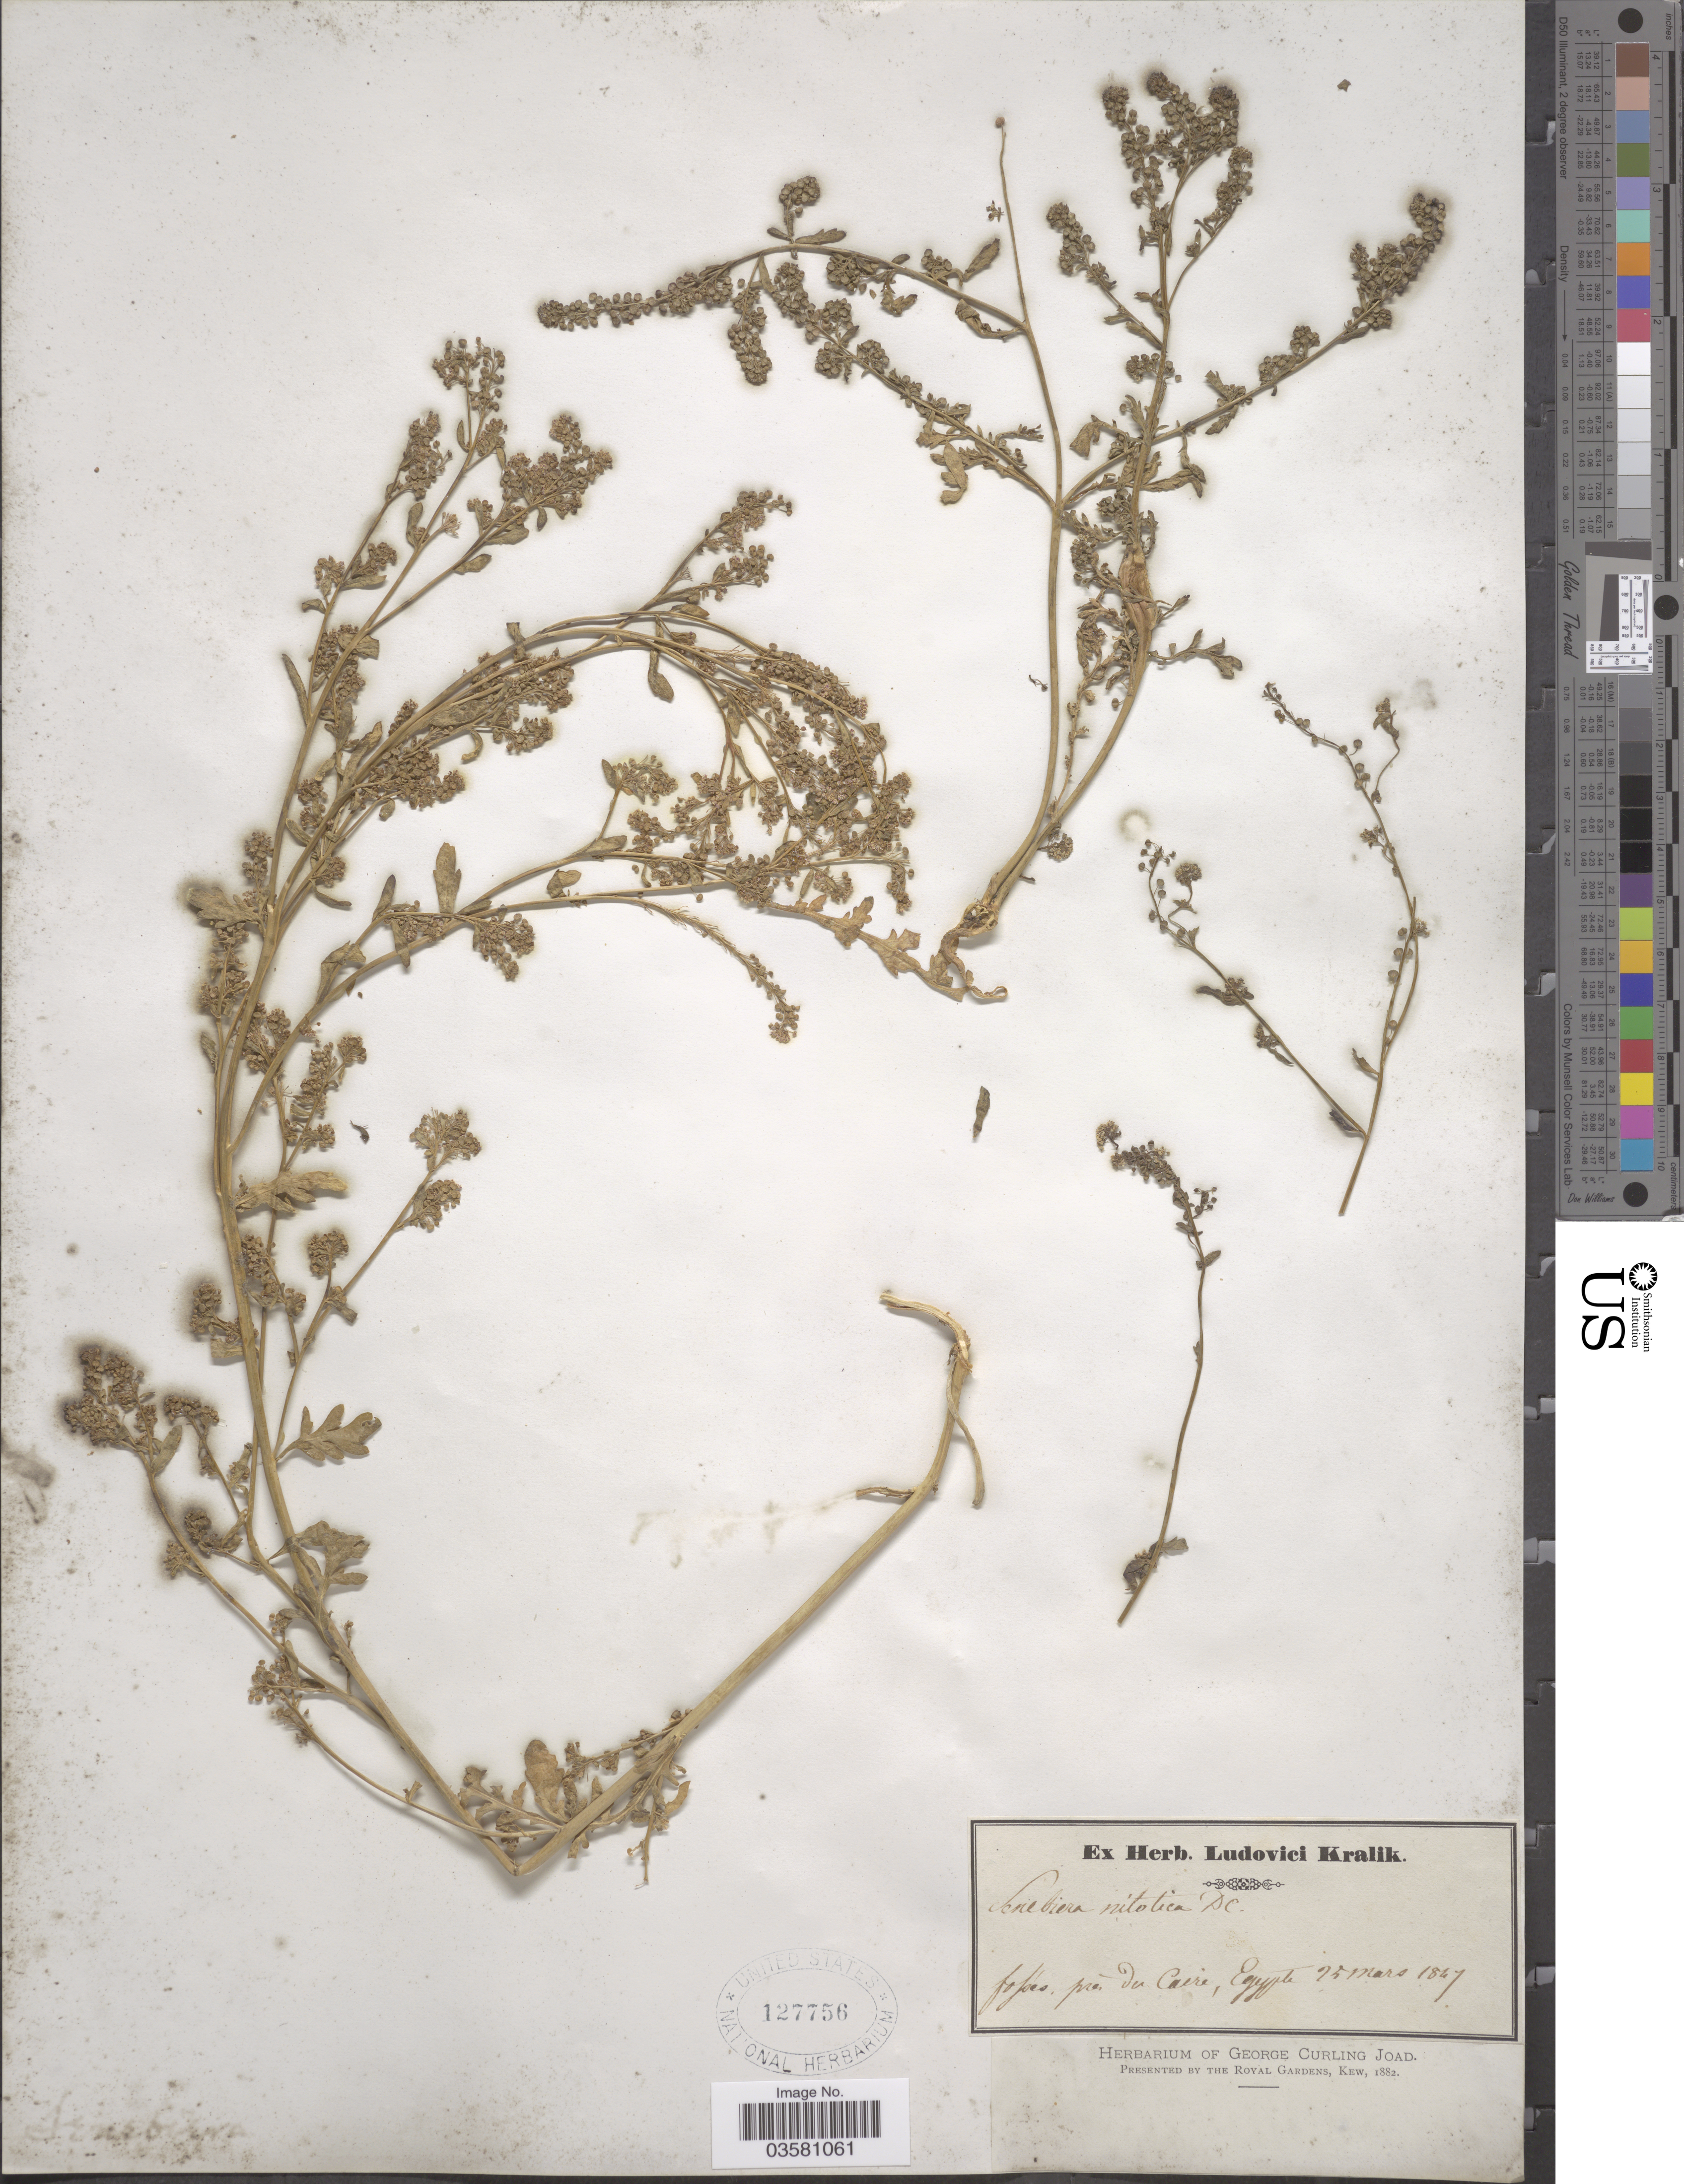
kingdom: Plantae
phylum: Tracheophyta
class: Magnoliopsida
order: Brassicales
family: Brassicaceae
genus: Lepidium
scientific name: Lepidium niloticum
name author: (Delile) Sieber ex Steud.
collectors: ex herb. L. Kralik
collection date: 1867-03-25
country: Egypt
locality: Fossés, prés du Cairo.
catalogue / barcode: US 127756